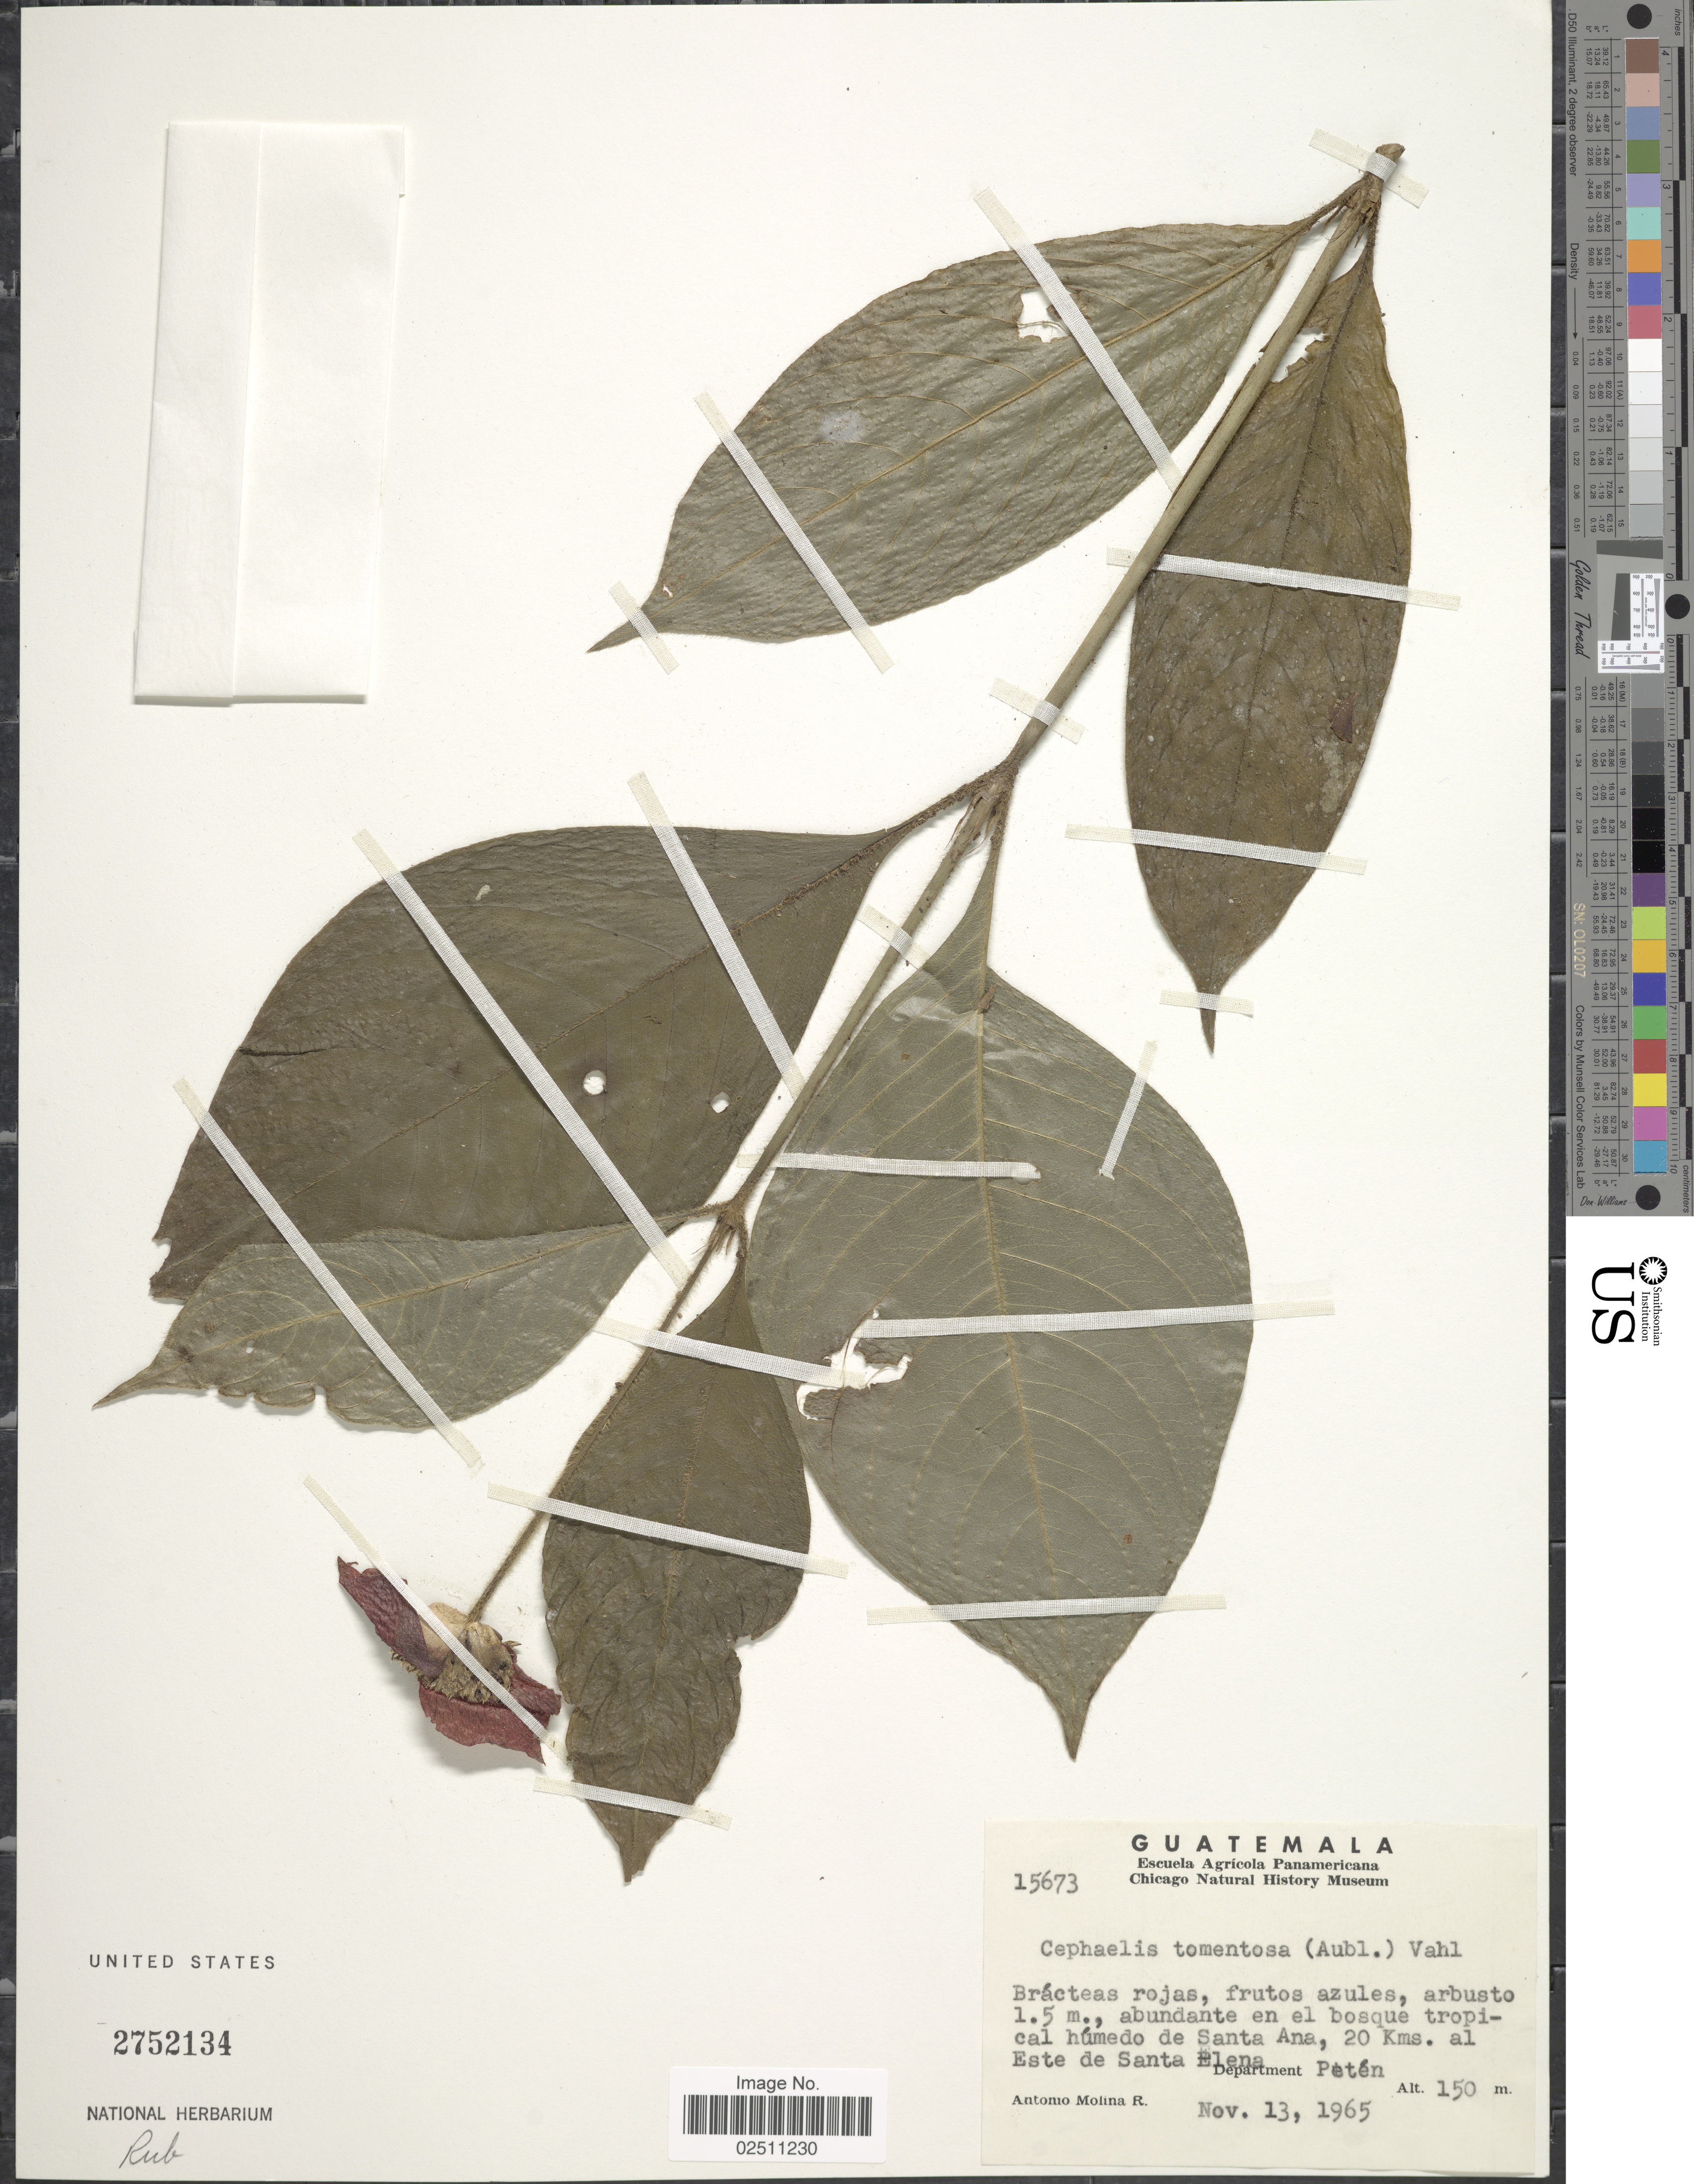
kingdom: Plantae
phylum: Tracheophyta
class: Magnoliopsida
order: Gentianales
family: Rubiaceae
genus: Psychotria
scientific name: Psychotria poeppigiana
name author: Müll. Arg.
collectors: A. Molina R.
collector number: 15673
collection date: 1965-11-13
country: Guatemala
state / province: El Petén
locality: Abundante en el bosque tropical humedo de Santa Ana, 20 kms. al Este de Santa Elena, Department Peten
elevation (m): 150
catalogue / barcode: US 2752134